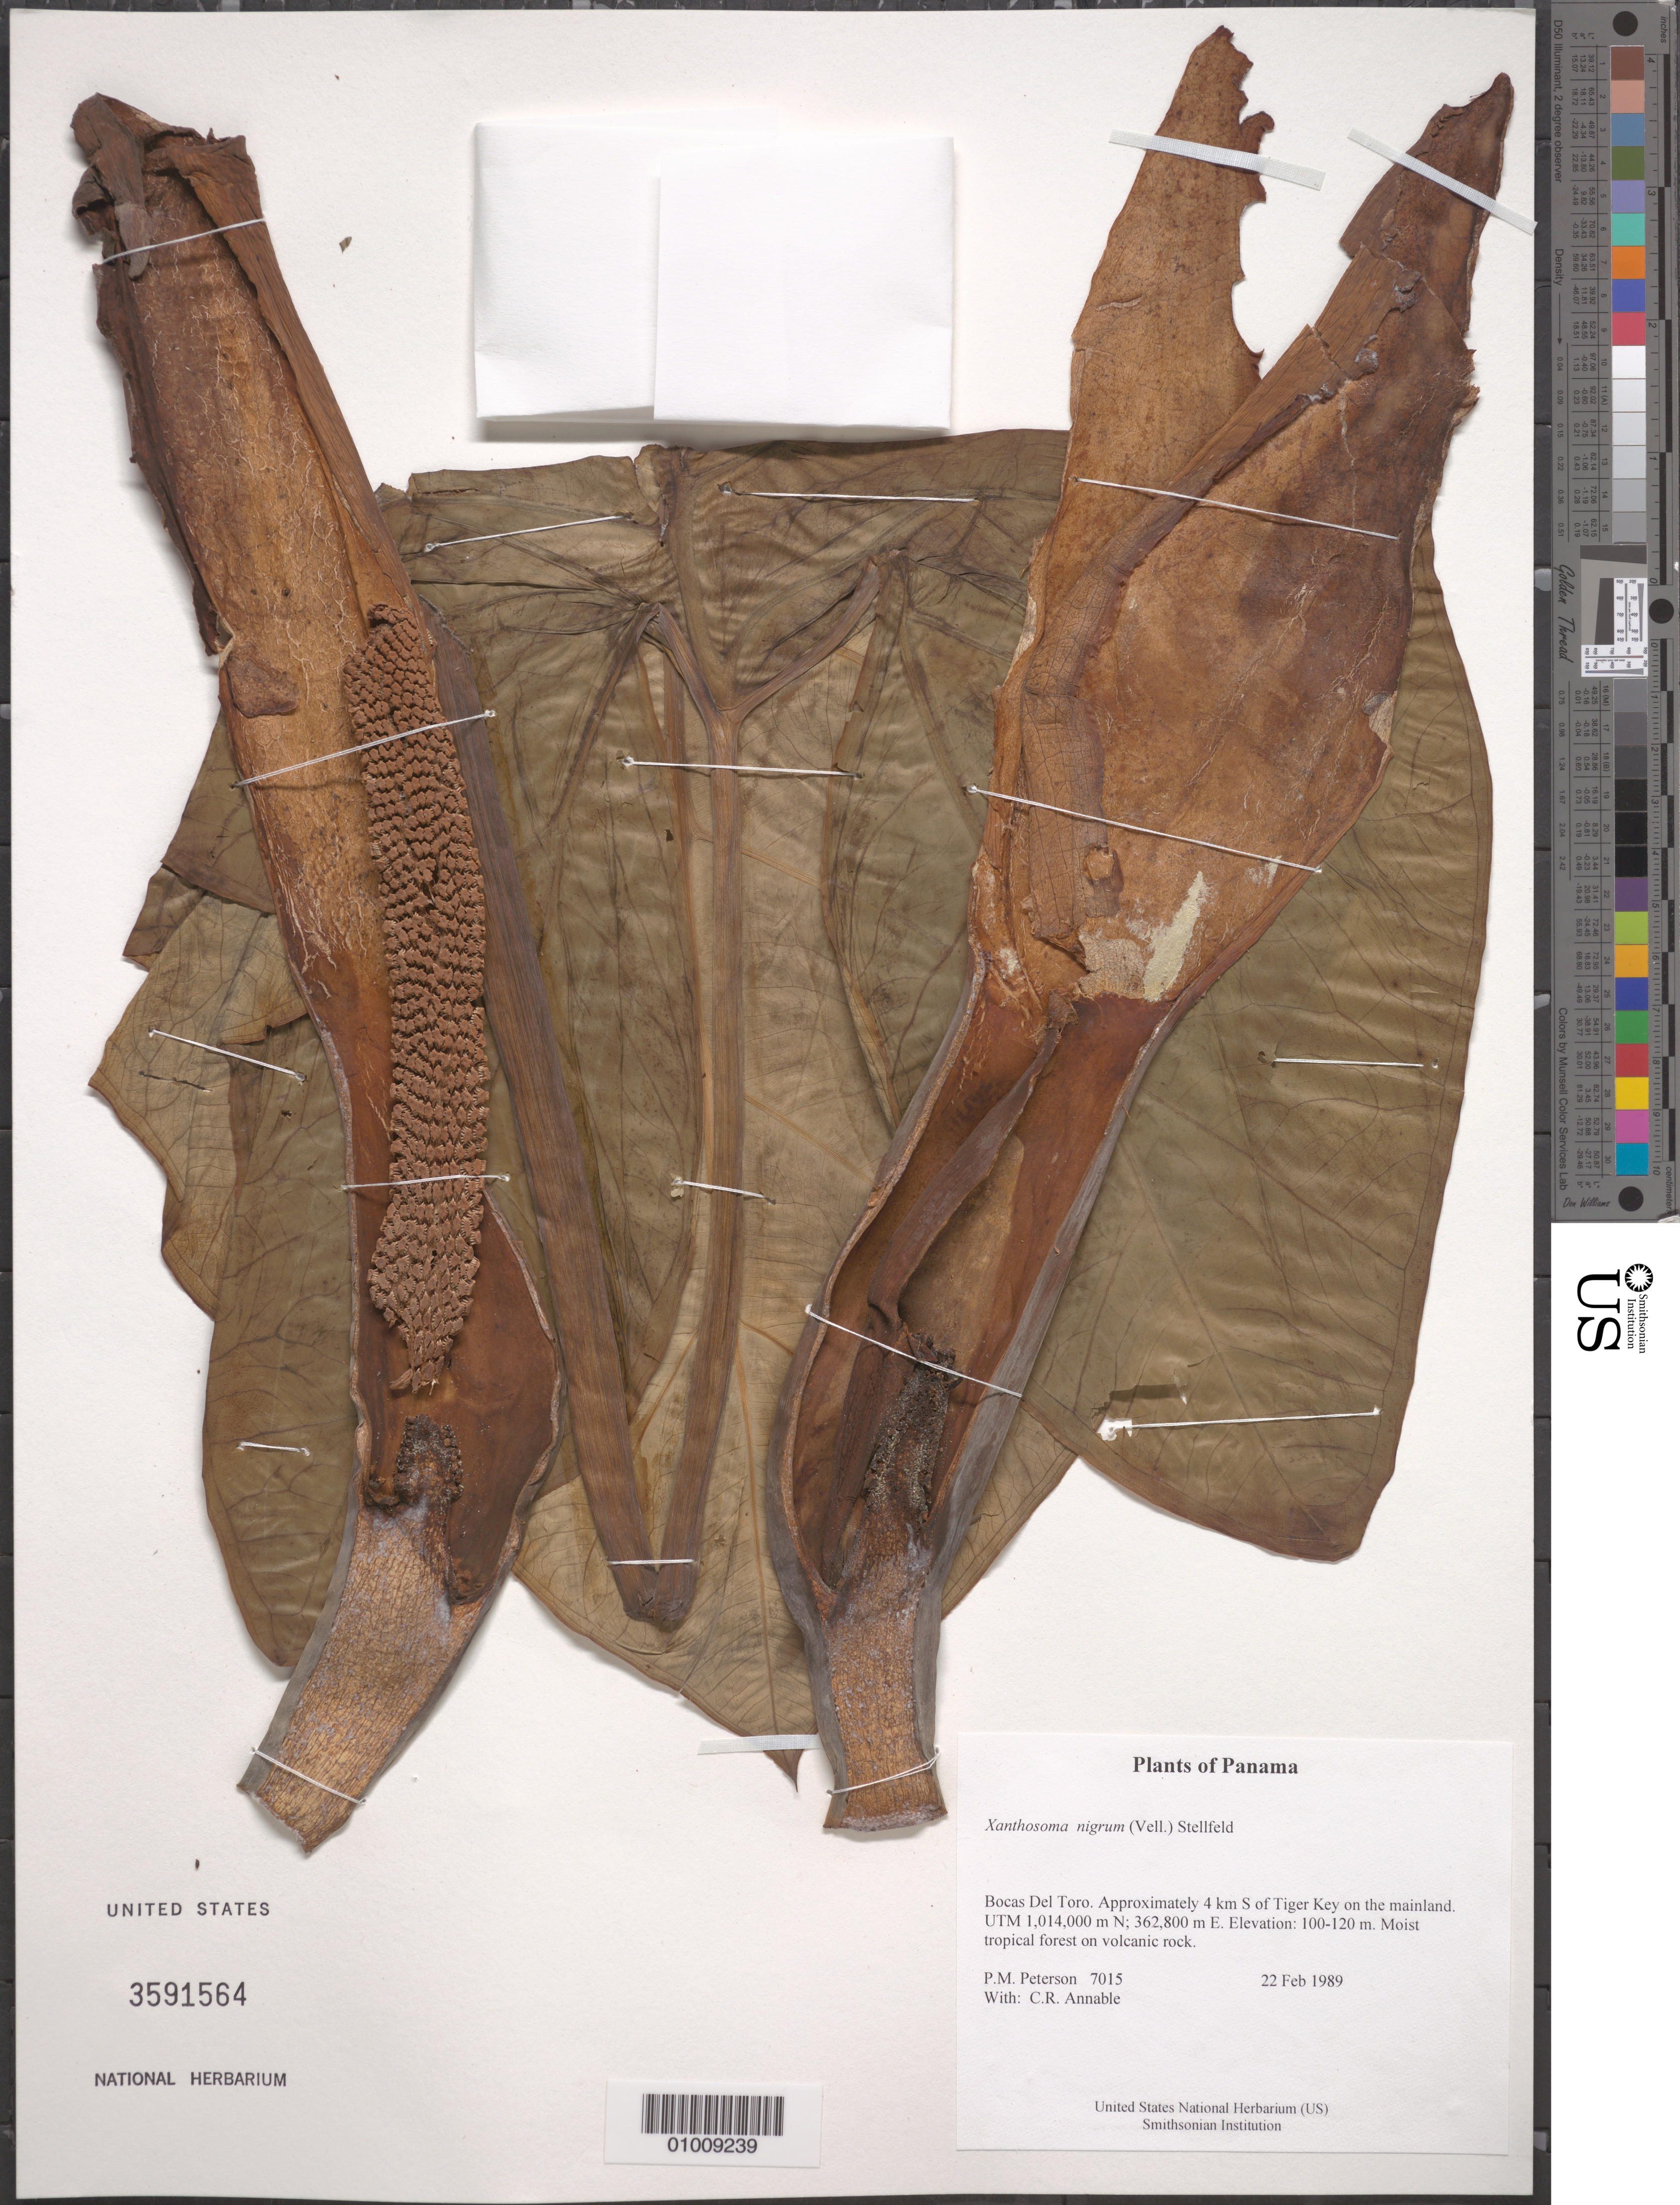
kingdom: Plantae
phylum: Tracheophyta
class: Liliopsida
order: Alismatales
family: Araceae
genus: Xanthosoma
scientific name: Xanthosoma nigrum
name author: (Vell.) Stellfeld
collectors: P. M. Peterson & C. R. Annable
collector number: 07015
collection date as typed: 22 Feb 1989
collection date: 1989-02-22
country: Panama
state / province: Bocas del Toro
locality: Approximately 4 km S of Tiger Key on the mainland. UTM 1,014,000 m N; 362,800 m E.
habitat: Moist tropical forest on volcanic rock.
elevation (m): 100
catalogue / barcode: US 3591564